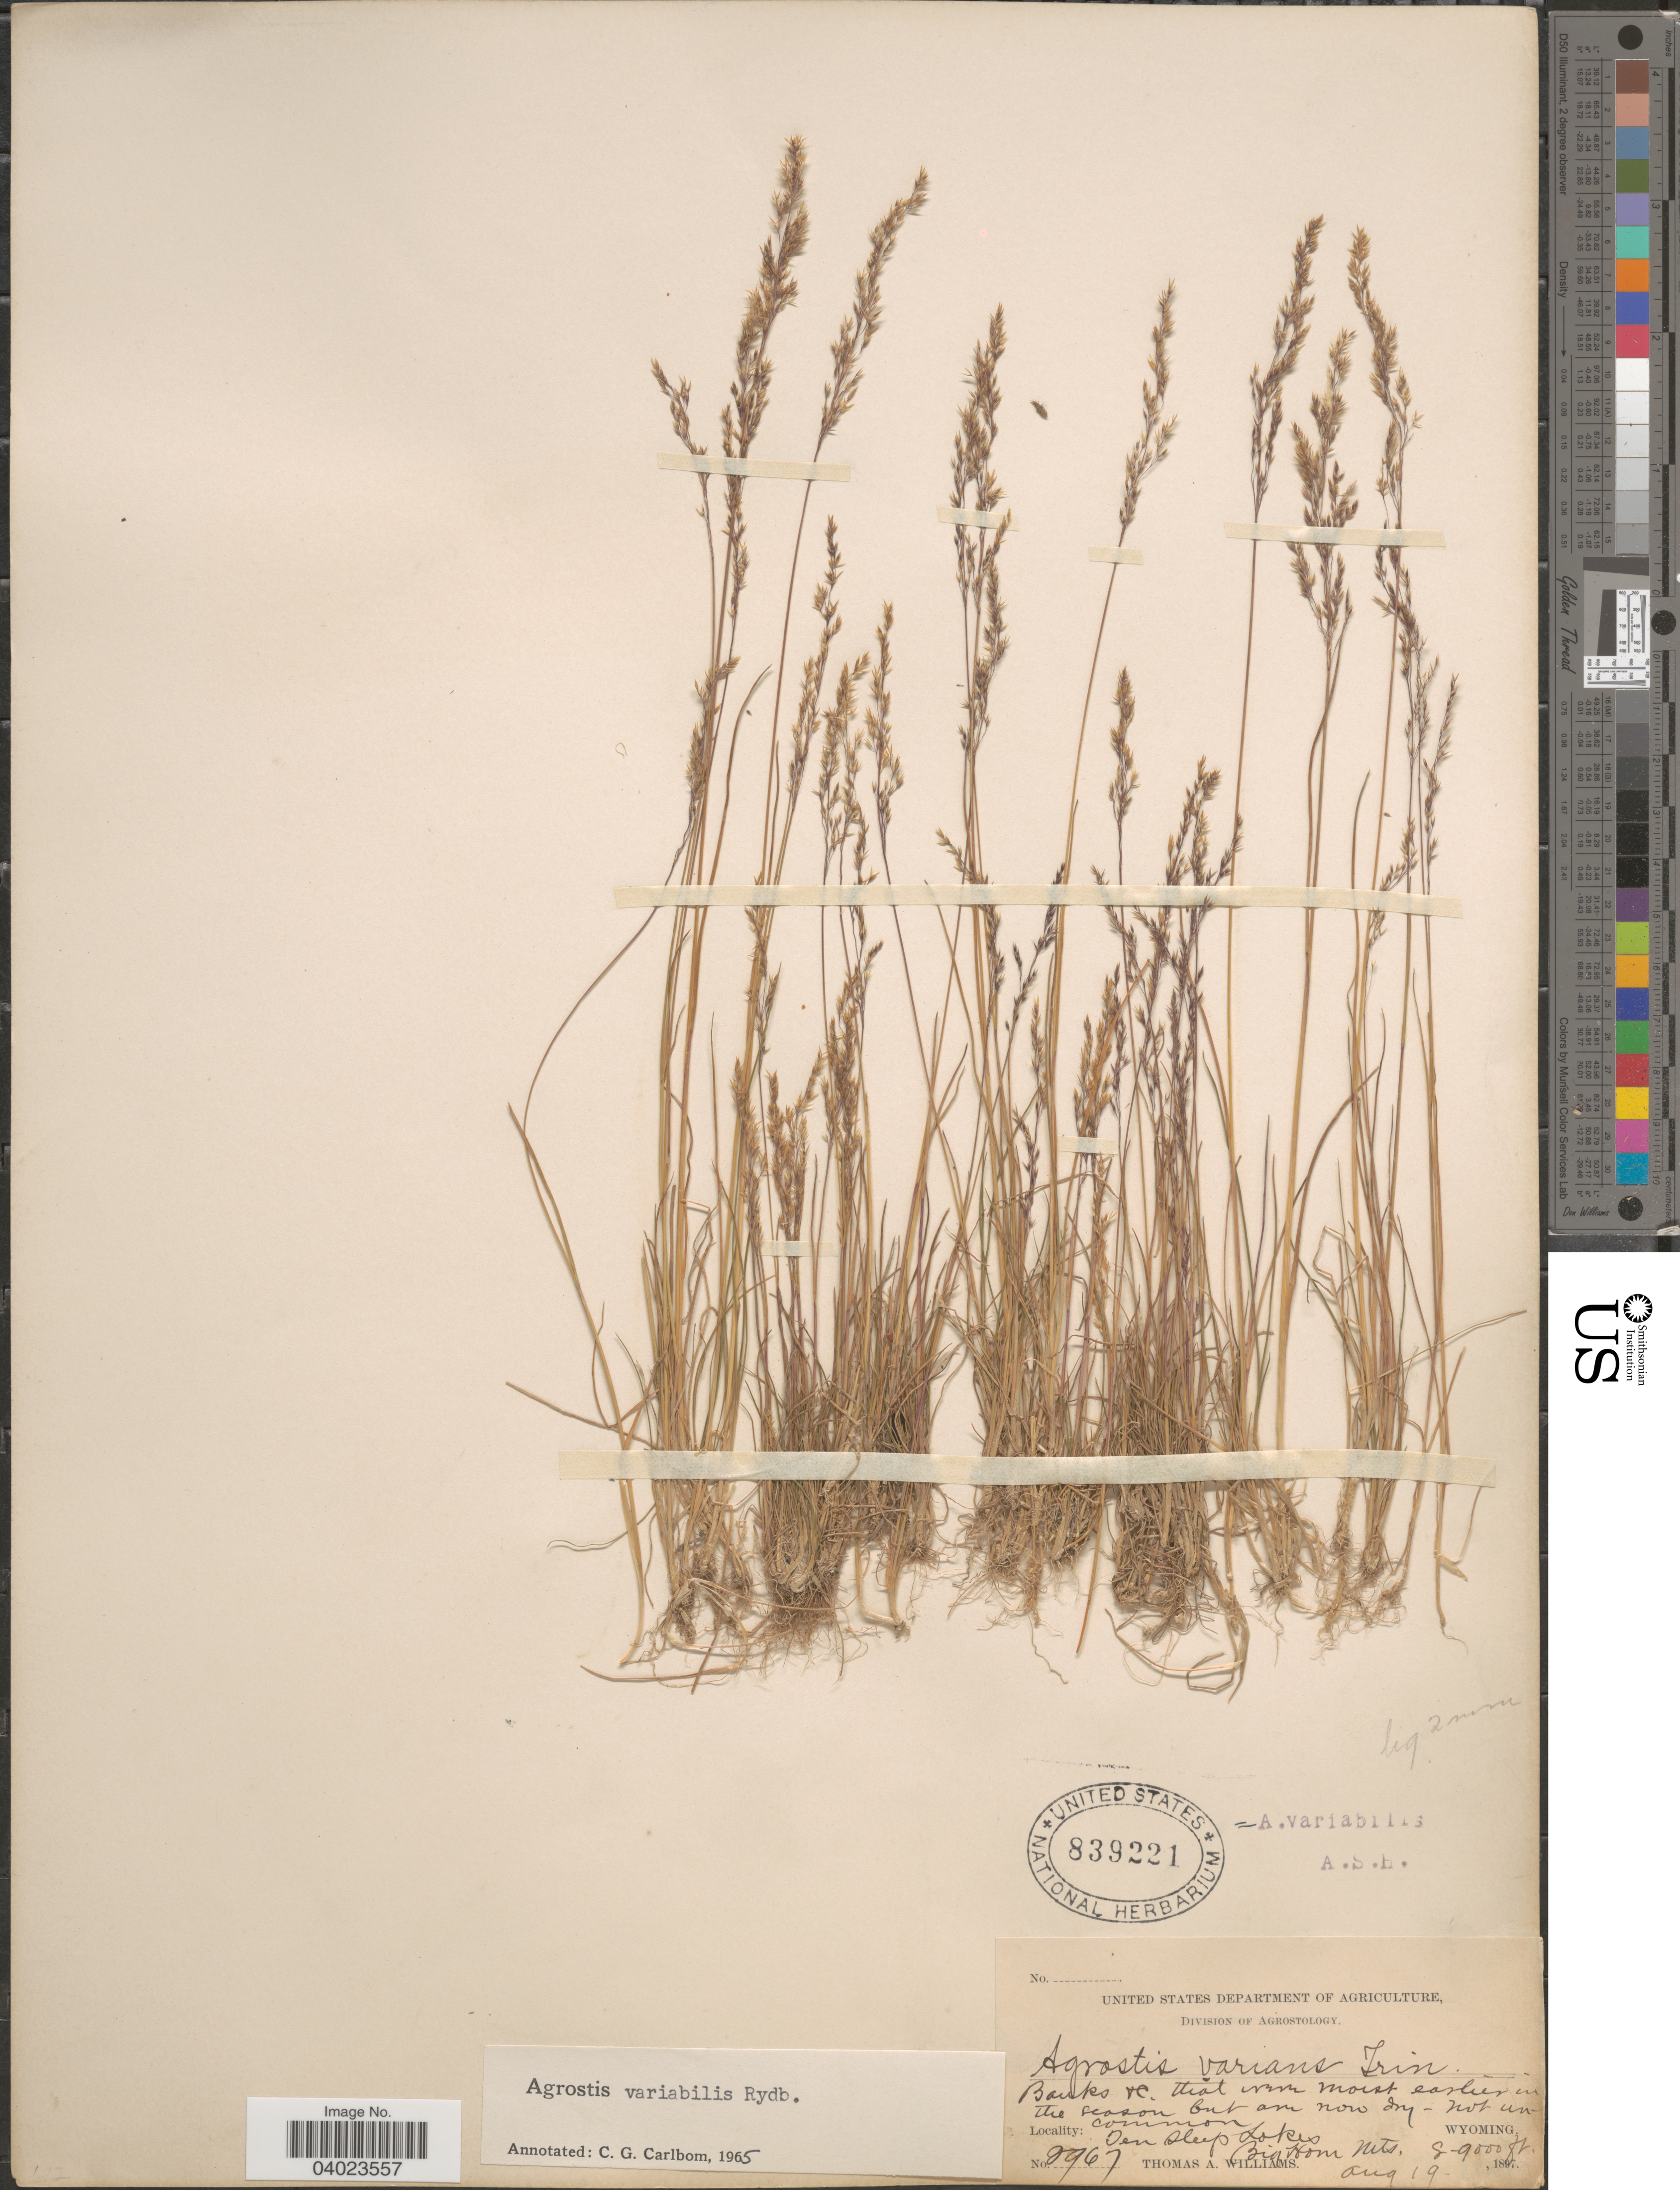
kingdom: Plantae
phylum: Tracheophyta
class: Liliopsida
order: Poales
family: Poaceae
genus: Agrostis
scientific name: Agrostis variabilis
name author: Rydb.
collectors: T. A. Williams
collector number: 2967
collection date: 1897-08-19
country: United States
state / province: Wyoming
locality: Ten Sleep Lakes. Big Horn Mts.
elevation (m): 2438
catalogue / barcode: US 839221